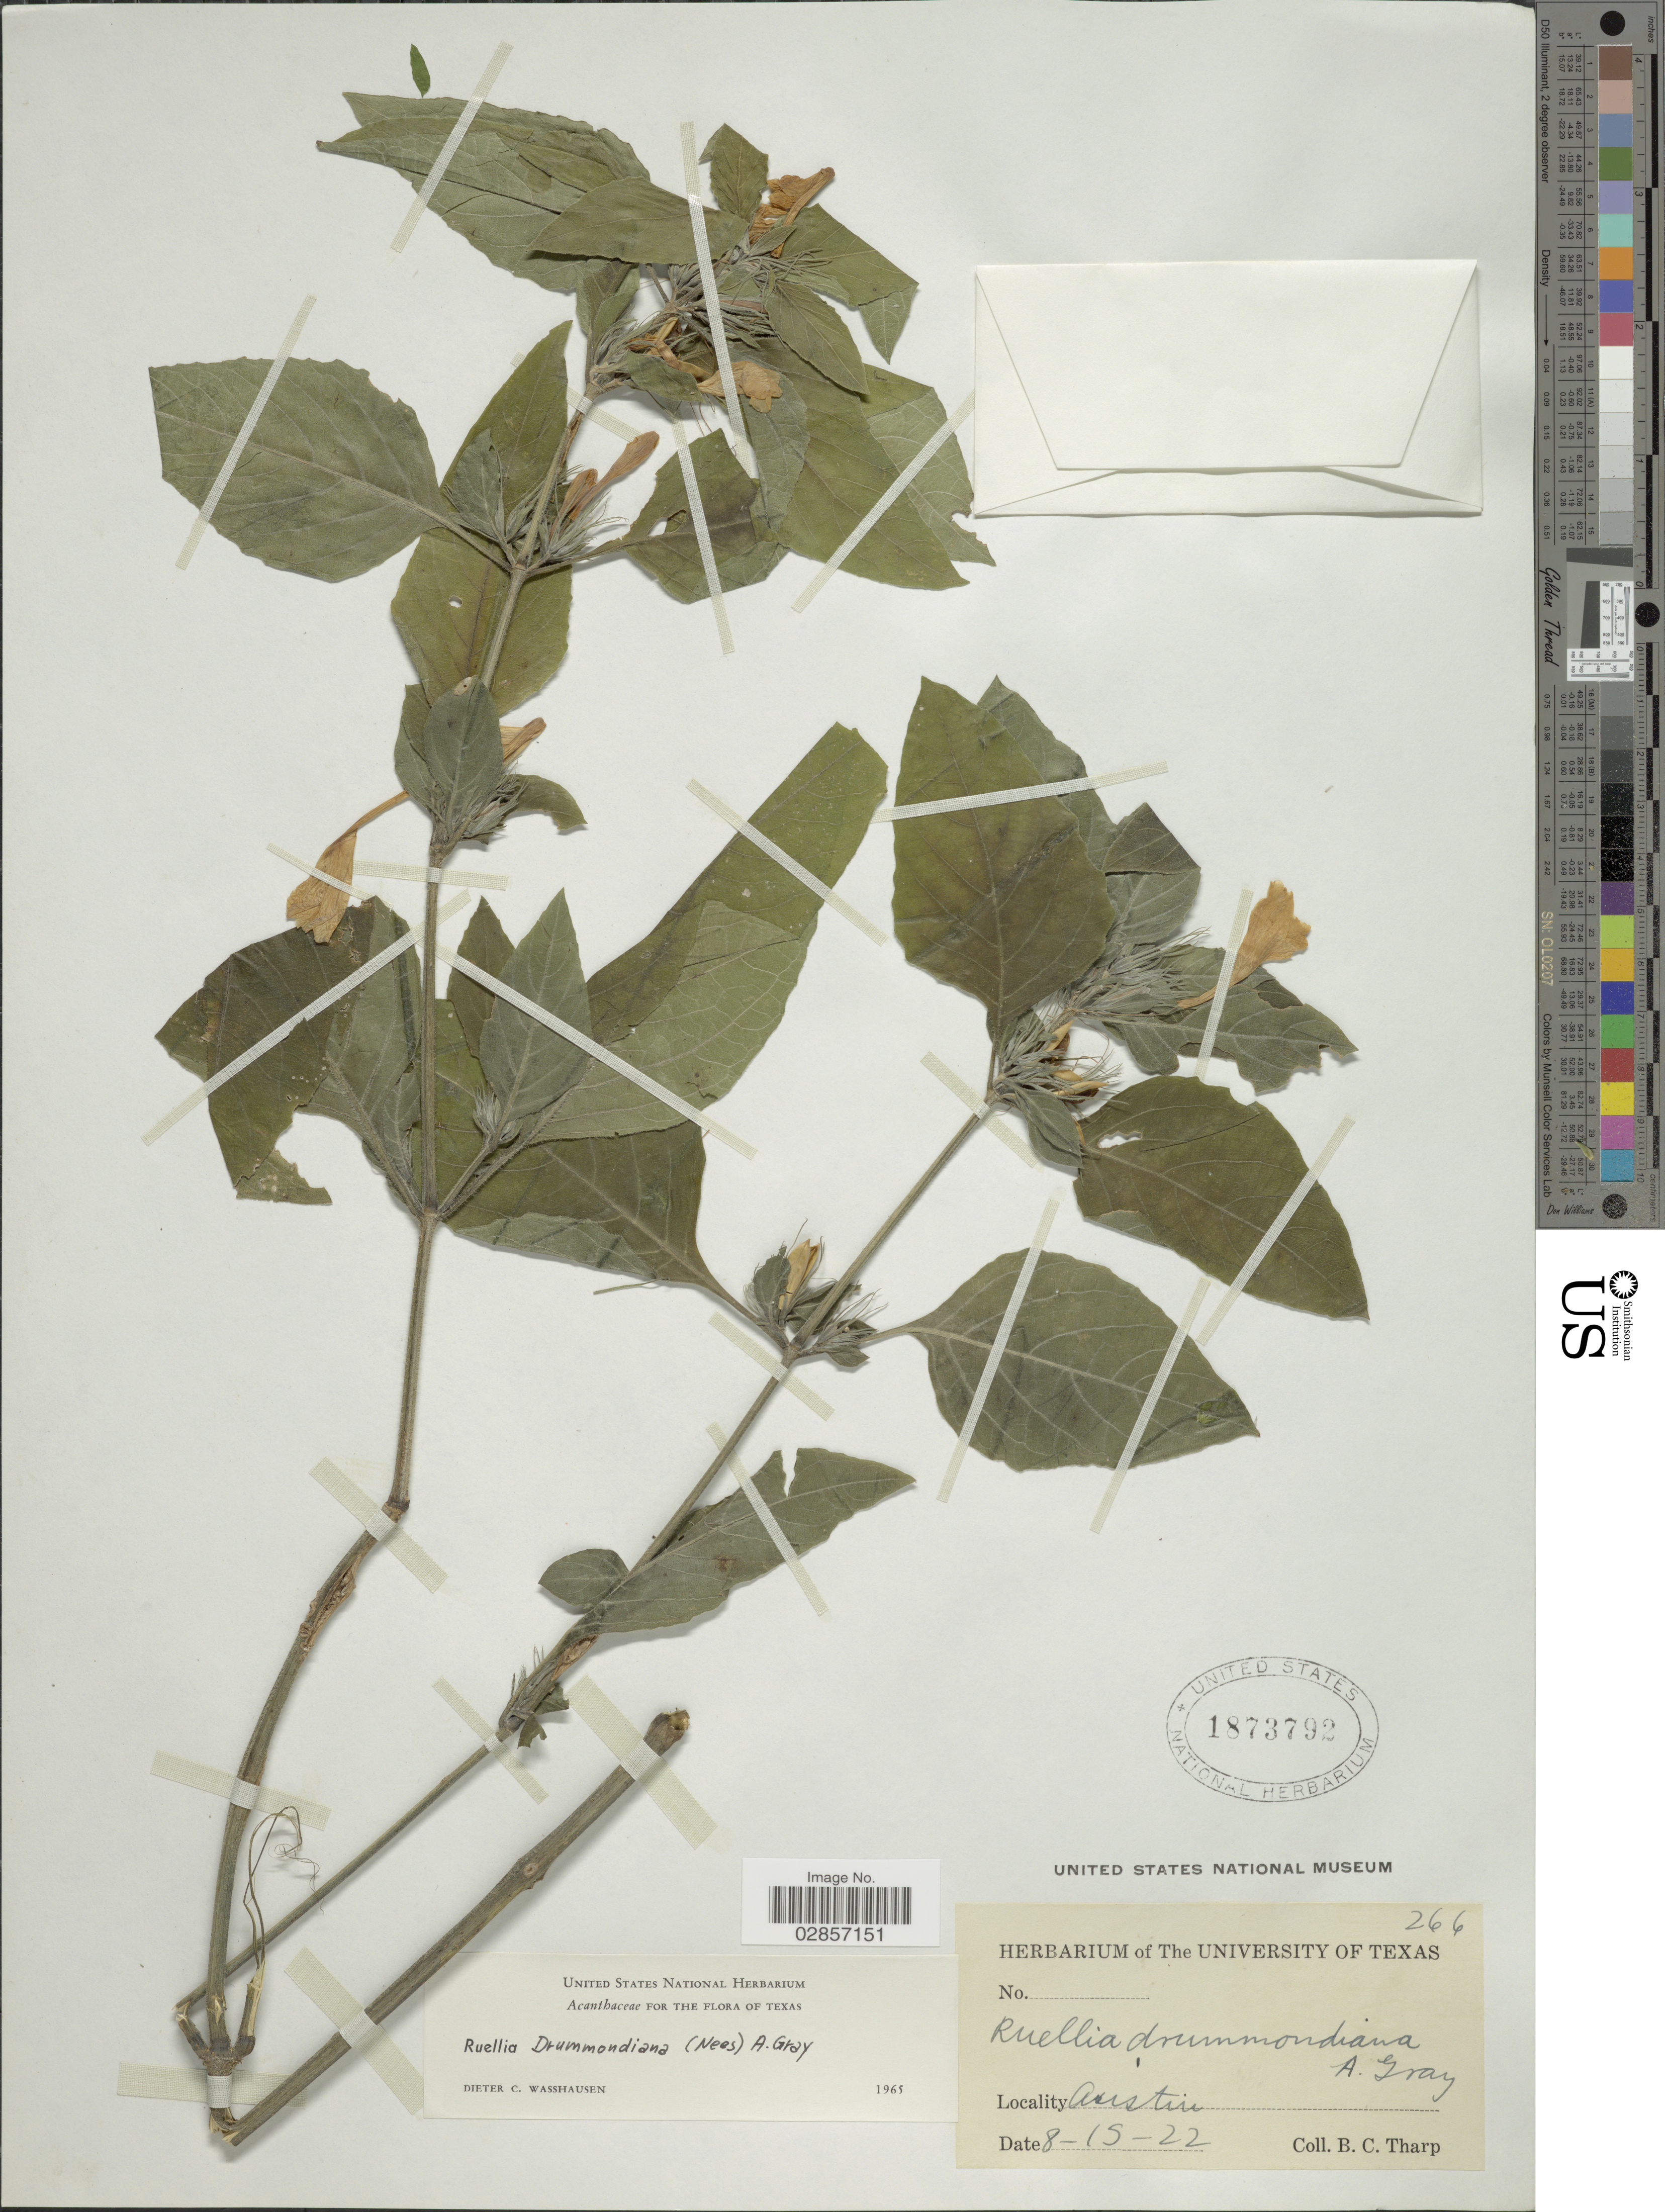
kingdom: Plantae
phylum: Tracheophyta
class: Magnoliopsida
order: Lamiales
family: Acanthaceae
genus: Ruellia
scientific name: Ruellia drummondiana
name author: (Nees) A. Gray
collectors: B. C. Tharp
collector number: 266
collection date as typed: Transcribed d/m/y: 15/8/22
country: United States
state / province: Texas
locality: Austin.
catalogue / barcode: US 1873792